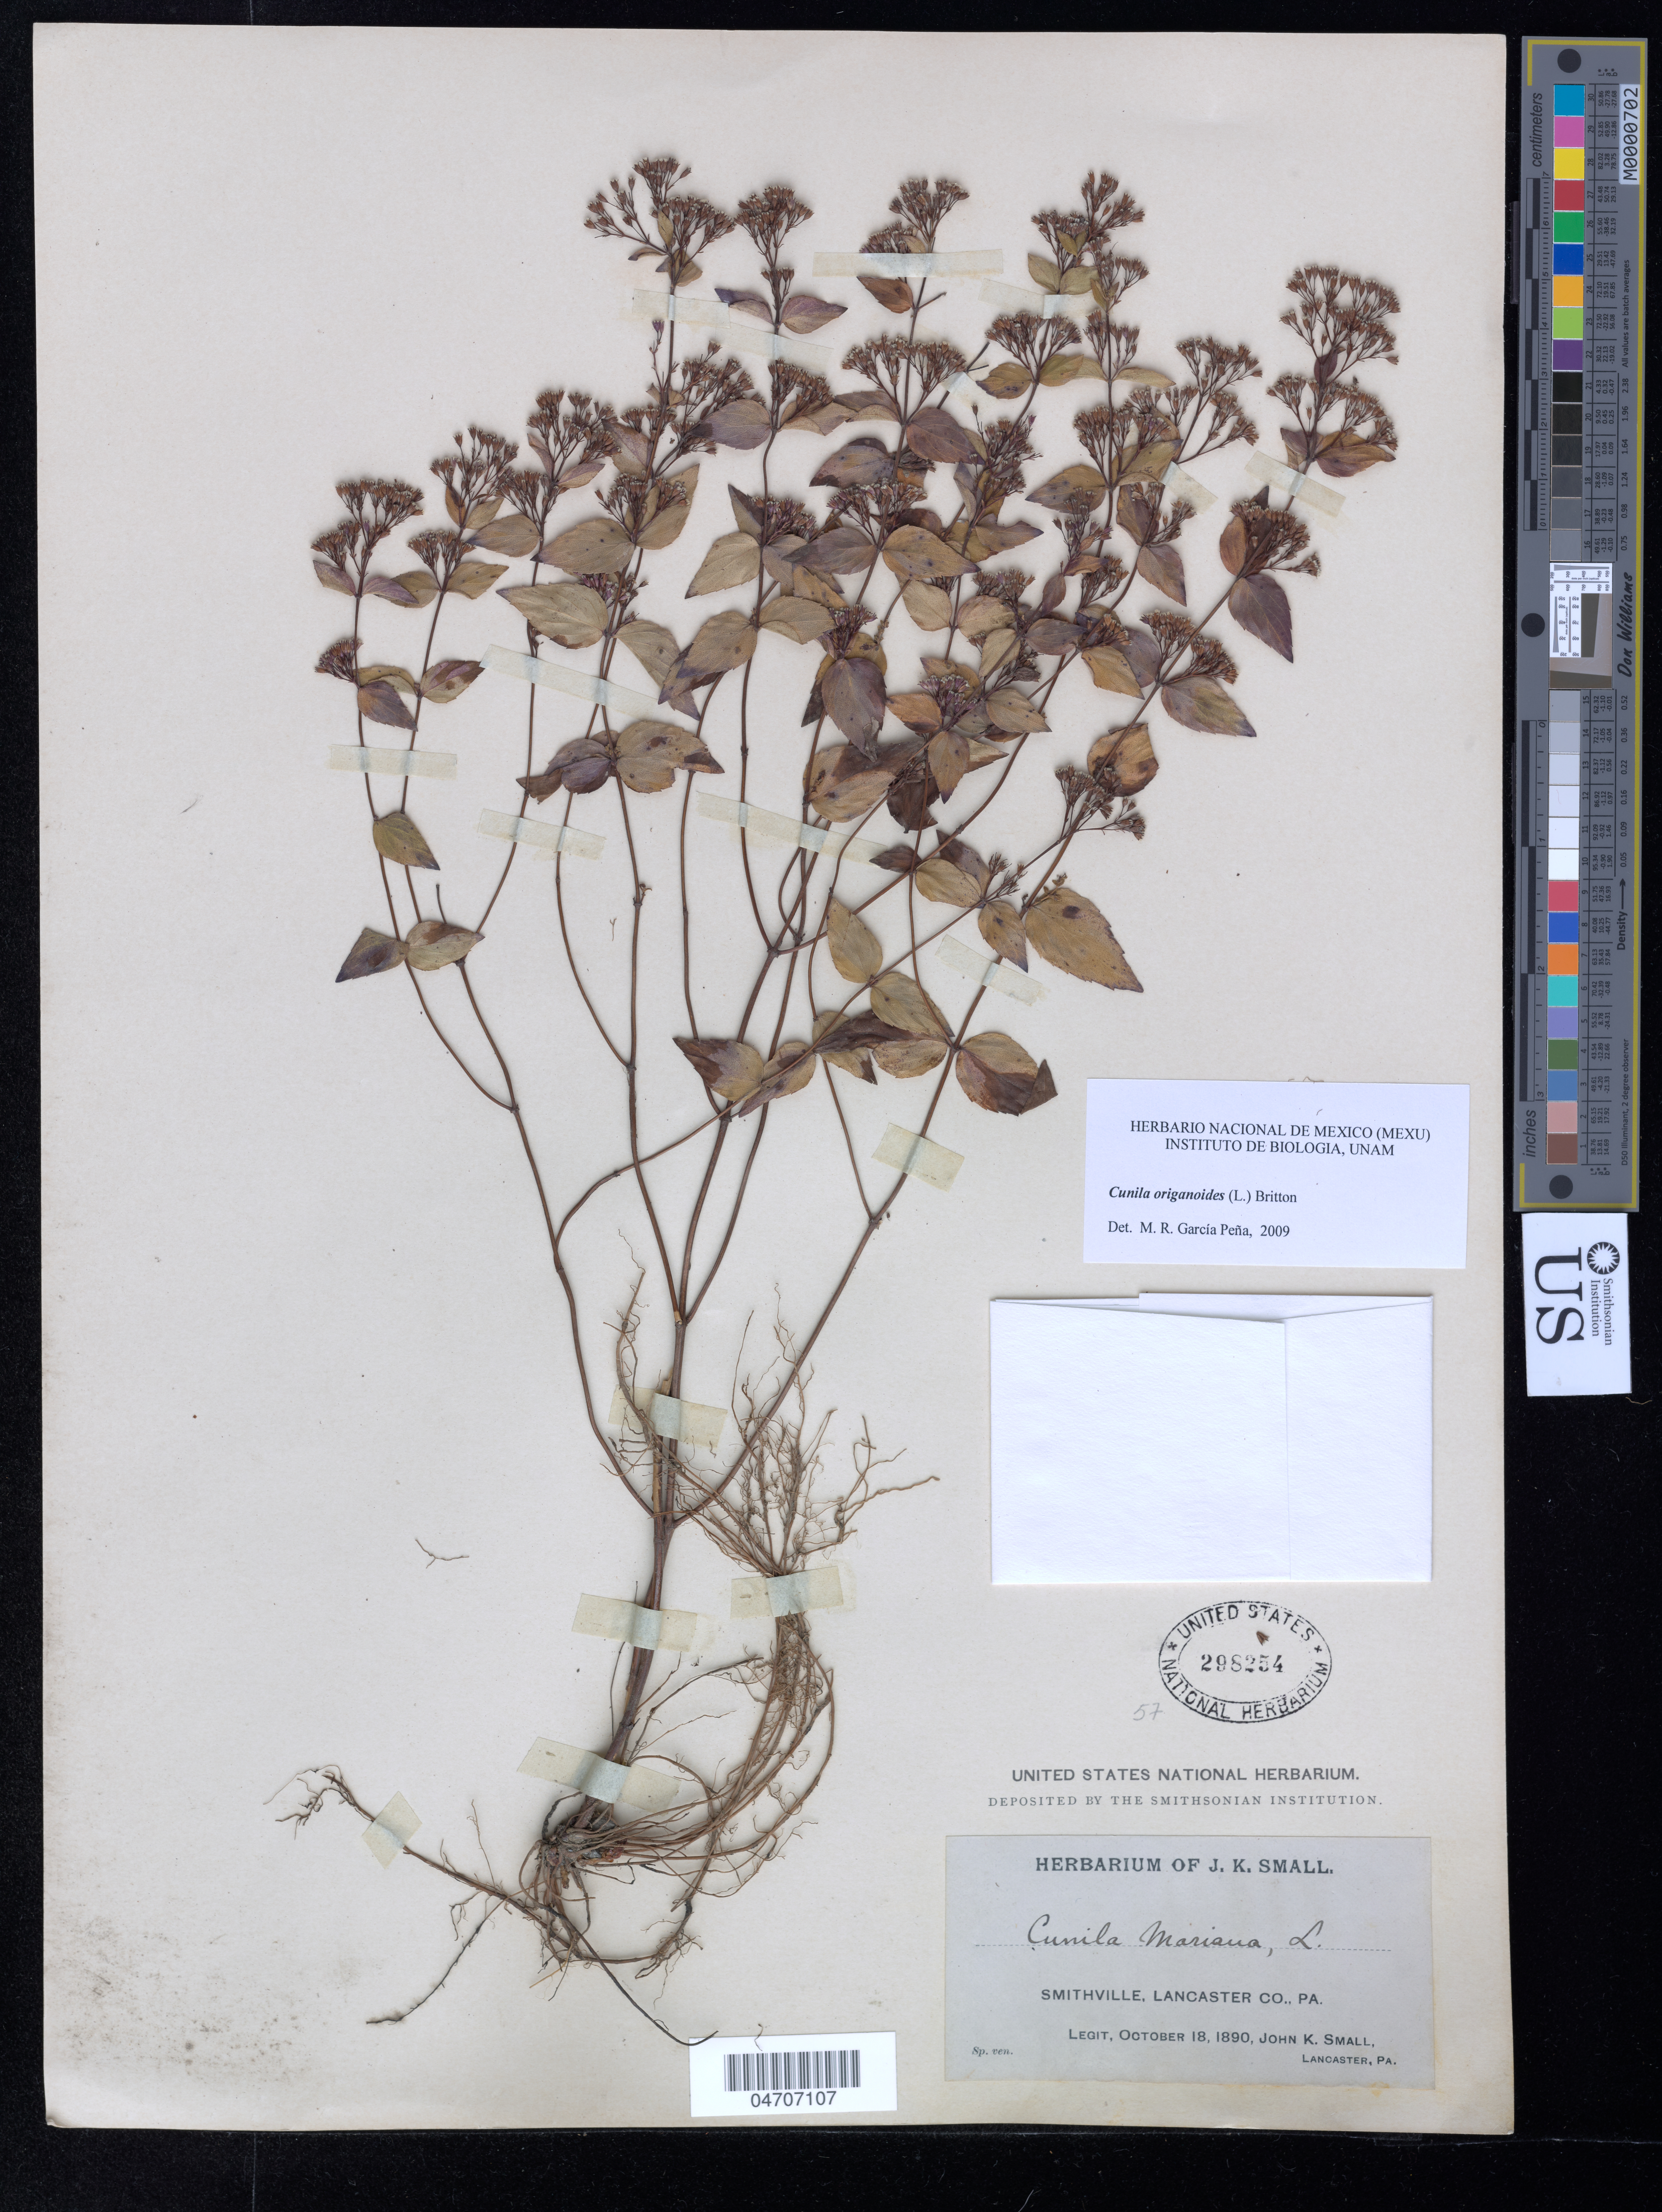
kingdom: Plantae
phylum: Tracheophyta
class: Magnoliopsida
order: Lamiales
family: Lamiaceae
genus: Cunila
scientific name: Cunila origanoides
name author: (L.) Britton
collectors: J. K. Small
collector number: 57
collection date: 1890-10-18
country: United States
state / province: Pennsylvania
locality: Smithville, Lancaster Co.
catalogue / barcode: US 298254